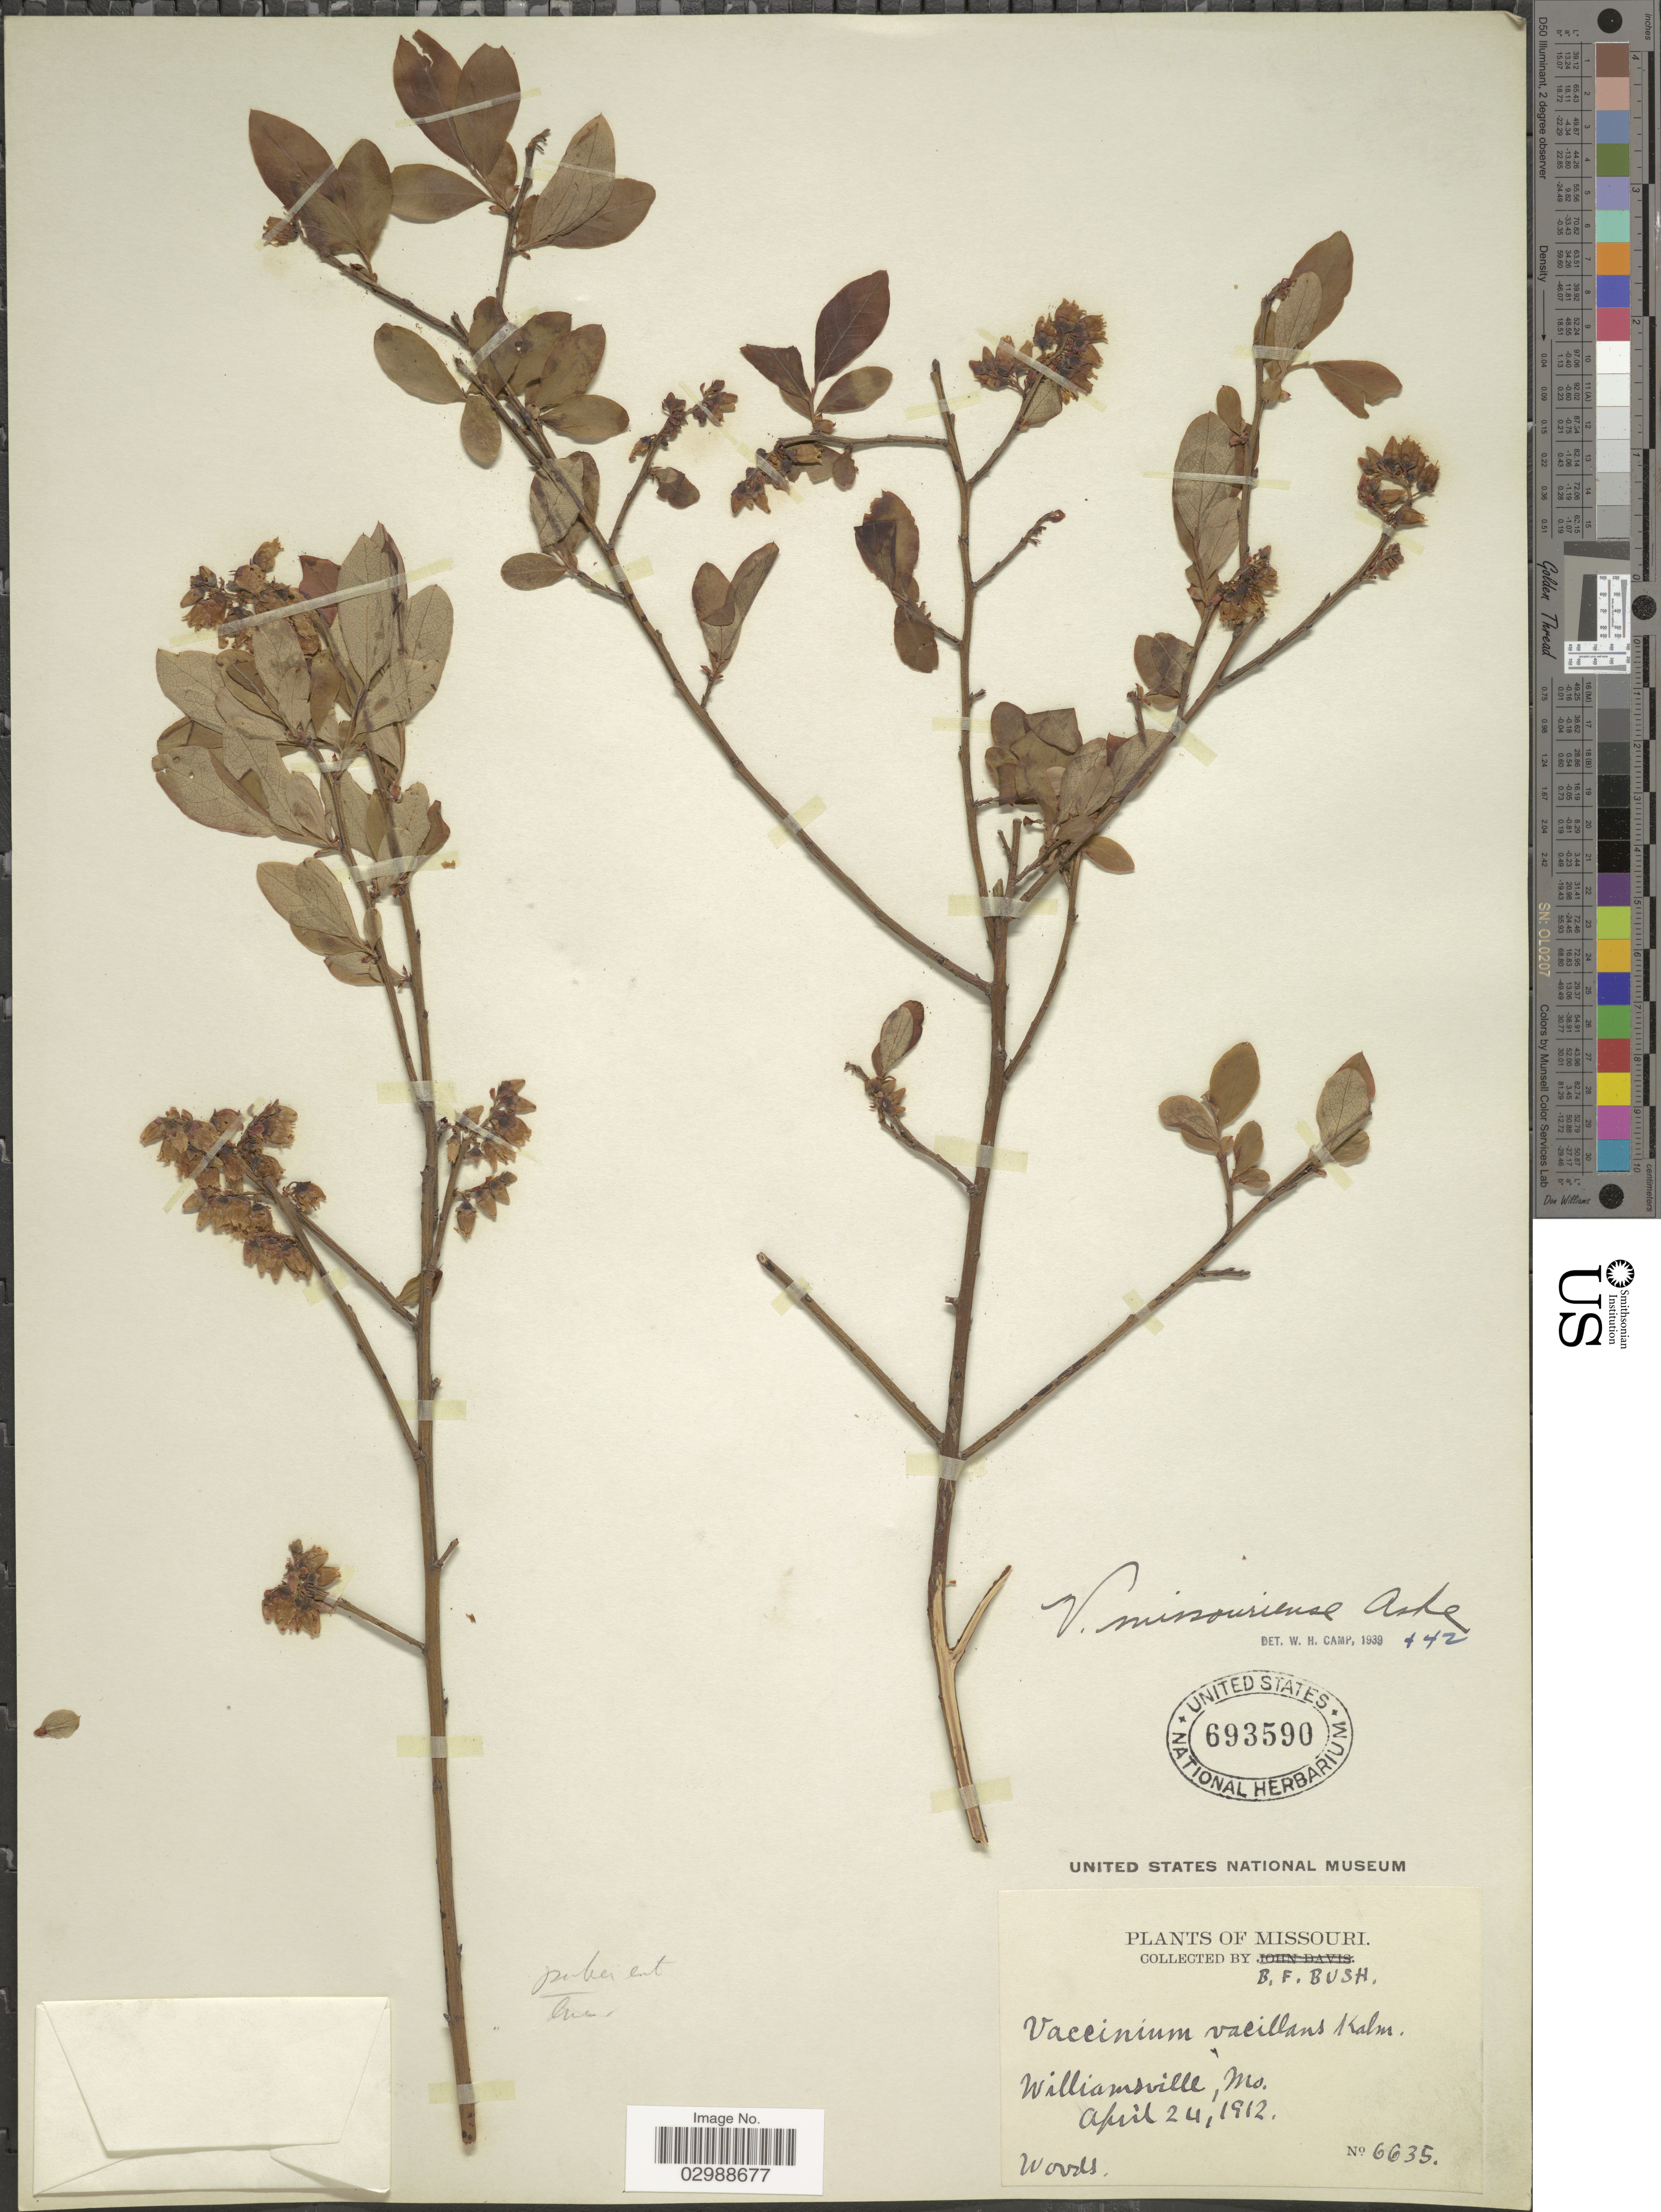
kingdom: Plantae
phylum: Tracheophyta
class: Magnoliopsida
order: Ericales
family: Ericaceae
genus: Vaccinium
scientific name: Vaccinium missouriense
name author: (Ashe) Ashe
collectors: B. F. Bush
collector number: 6635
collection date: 1912-04-24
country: United States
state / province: Missouri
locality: Williamsville.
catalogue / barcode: US 693590